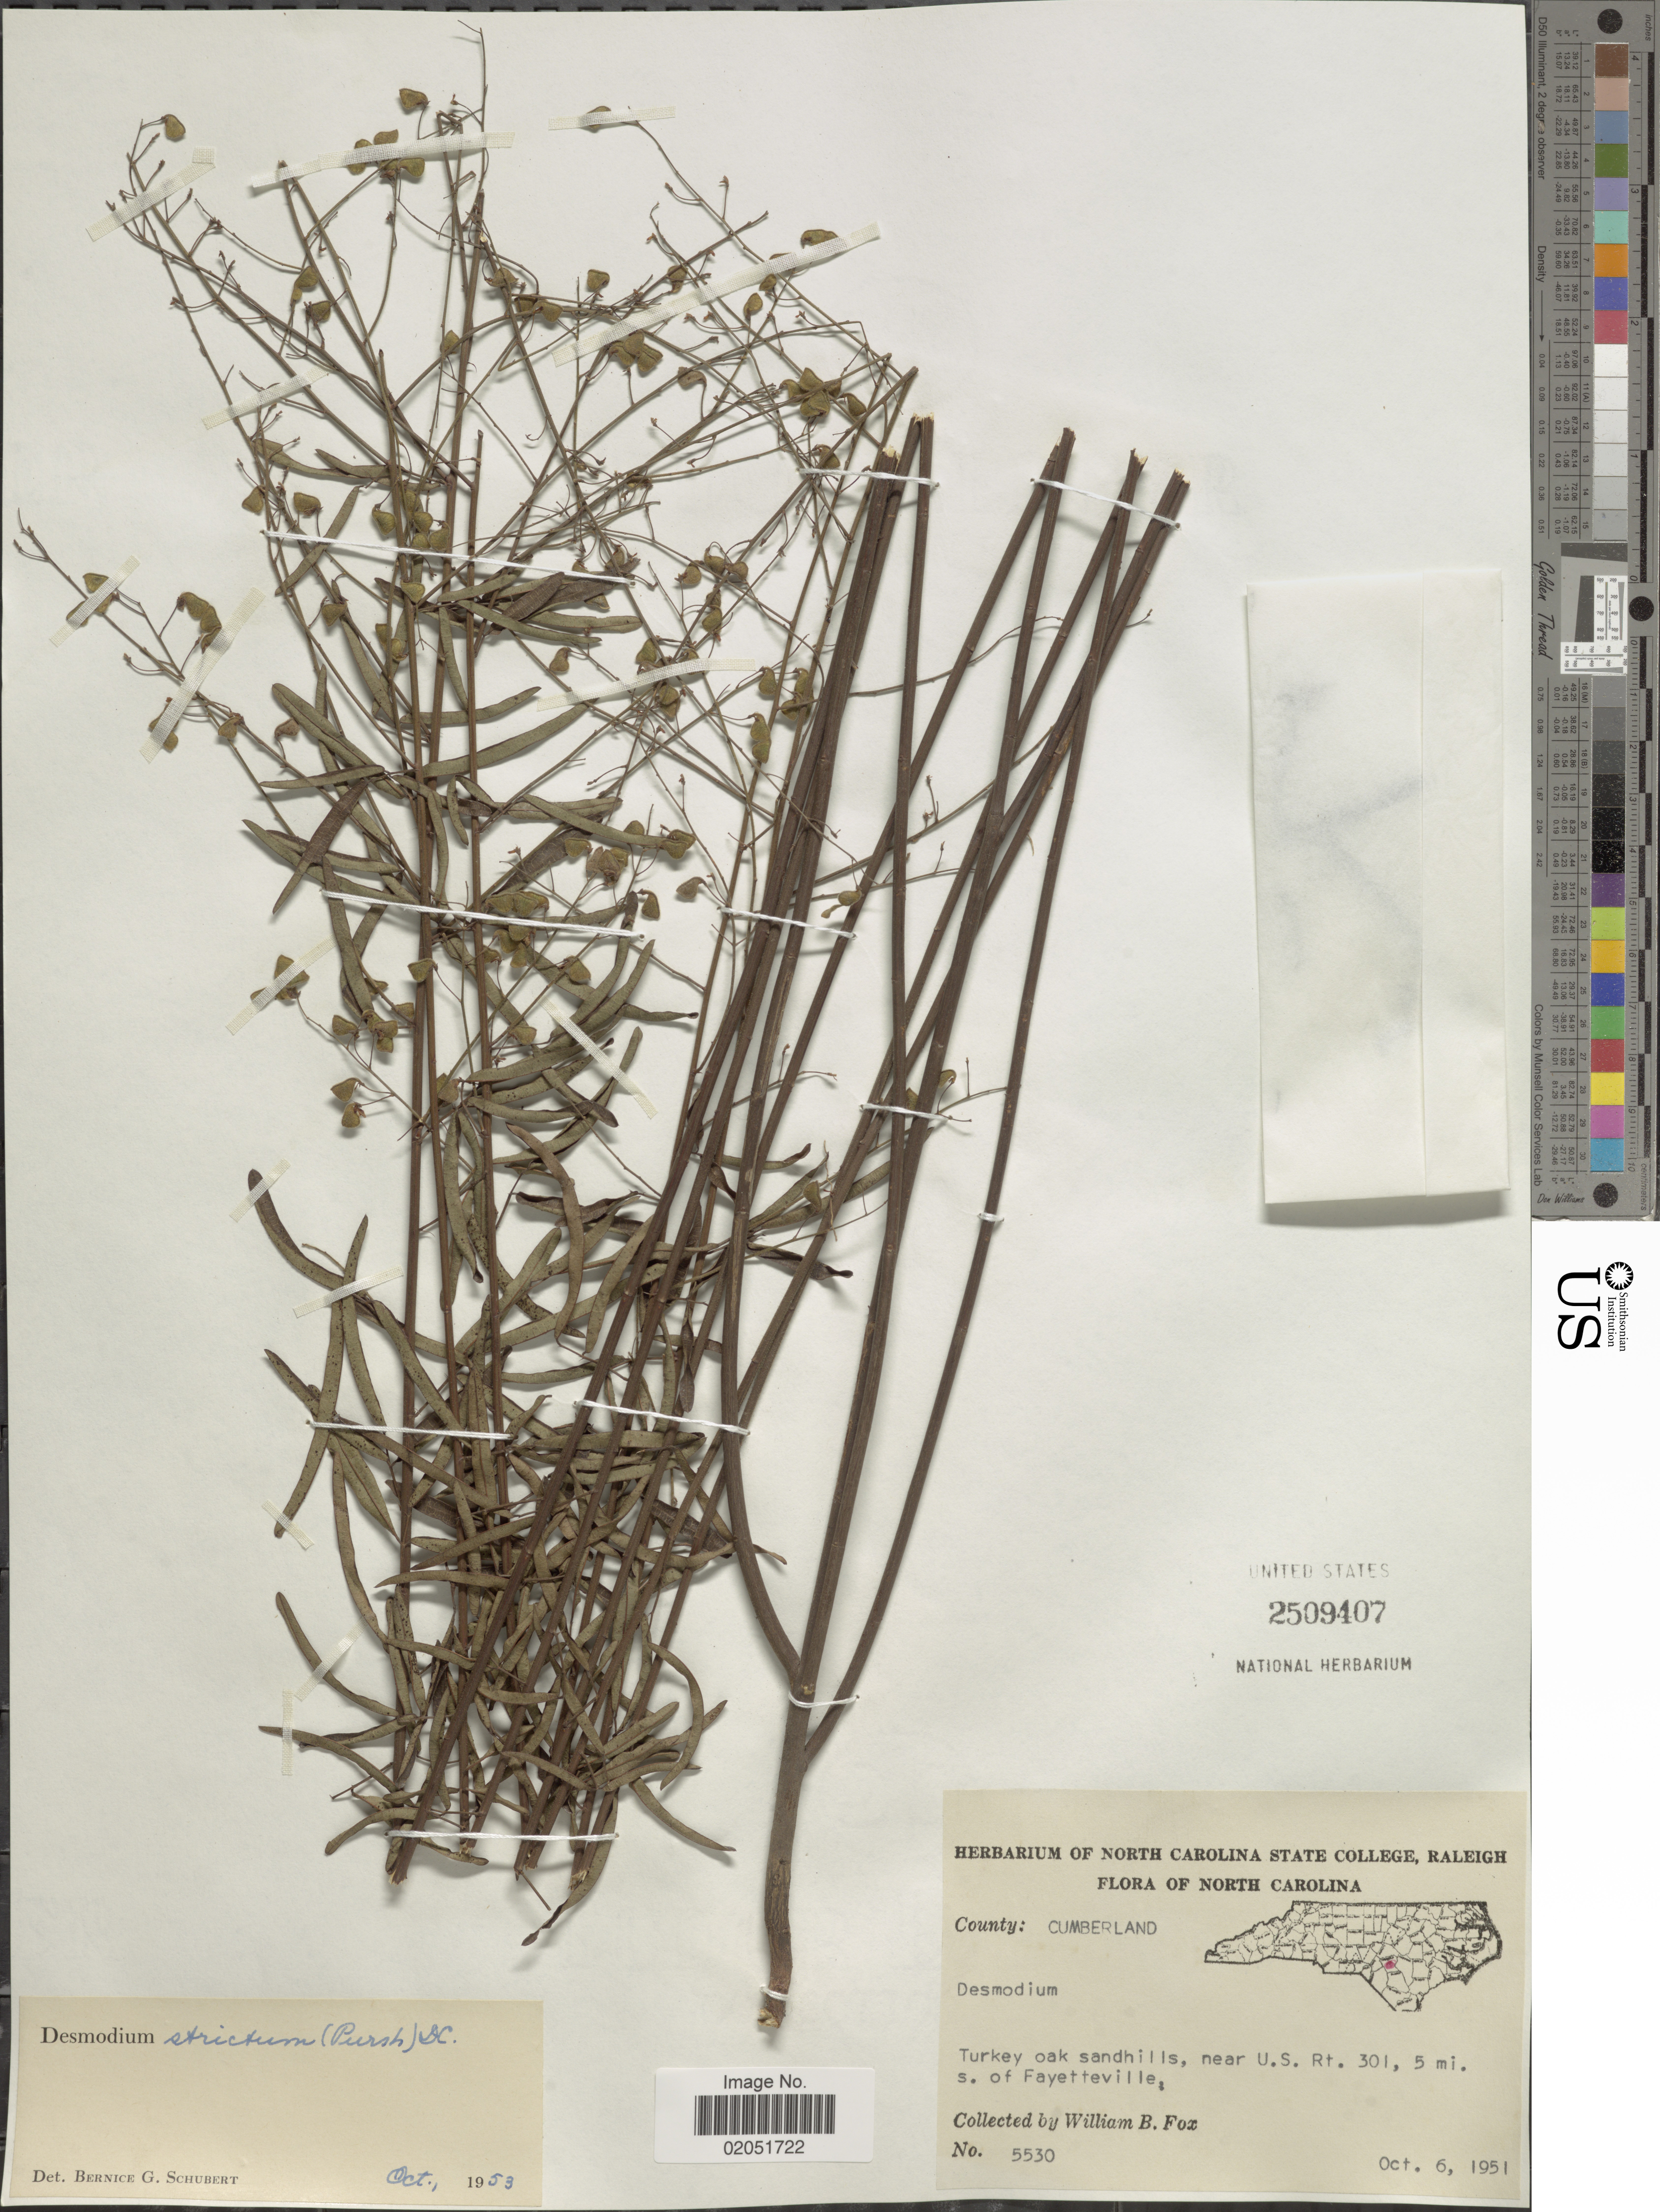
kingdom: Plantae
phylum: Tracheophyta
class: Magnoliopsida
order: Fabales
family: Fabaceae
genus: Desmodium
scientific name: Desmodium strictum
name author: (Pursh) DC.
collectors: W. B. Fox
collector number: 5530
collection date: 1951-10-06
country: United States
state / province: North Carolina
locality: County: Cumberland, Turkey oak sandhills, near U.S. Rt. 301, 5 mi. s. of Fayetteville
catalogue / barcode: US 2509407